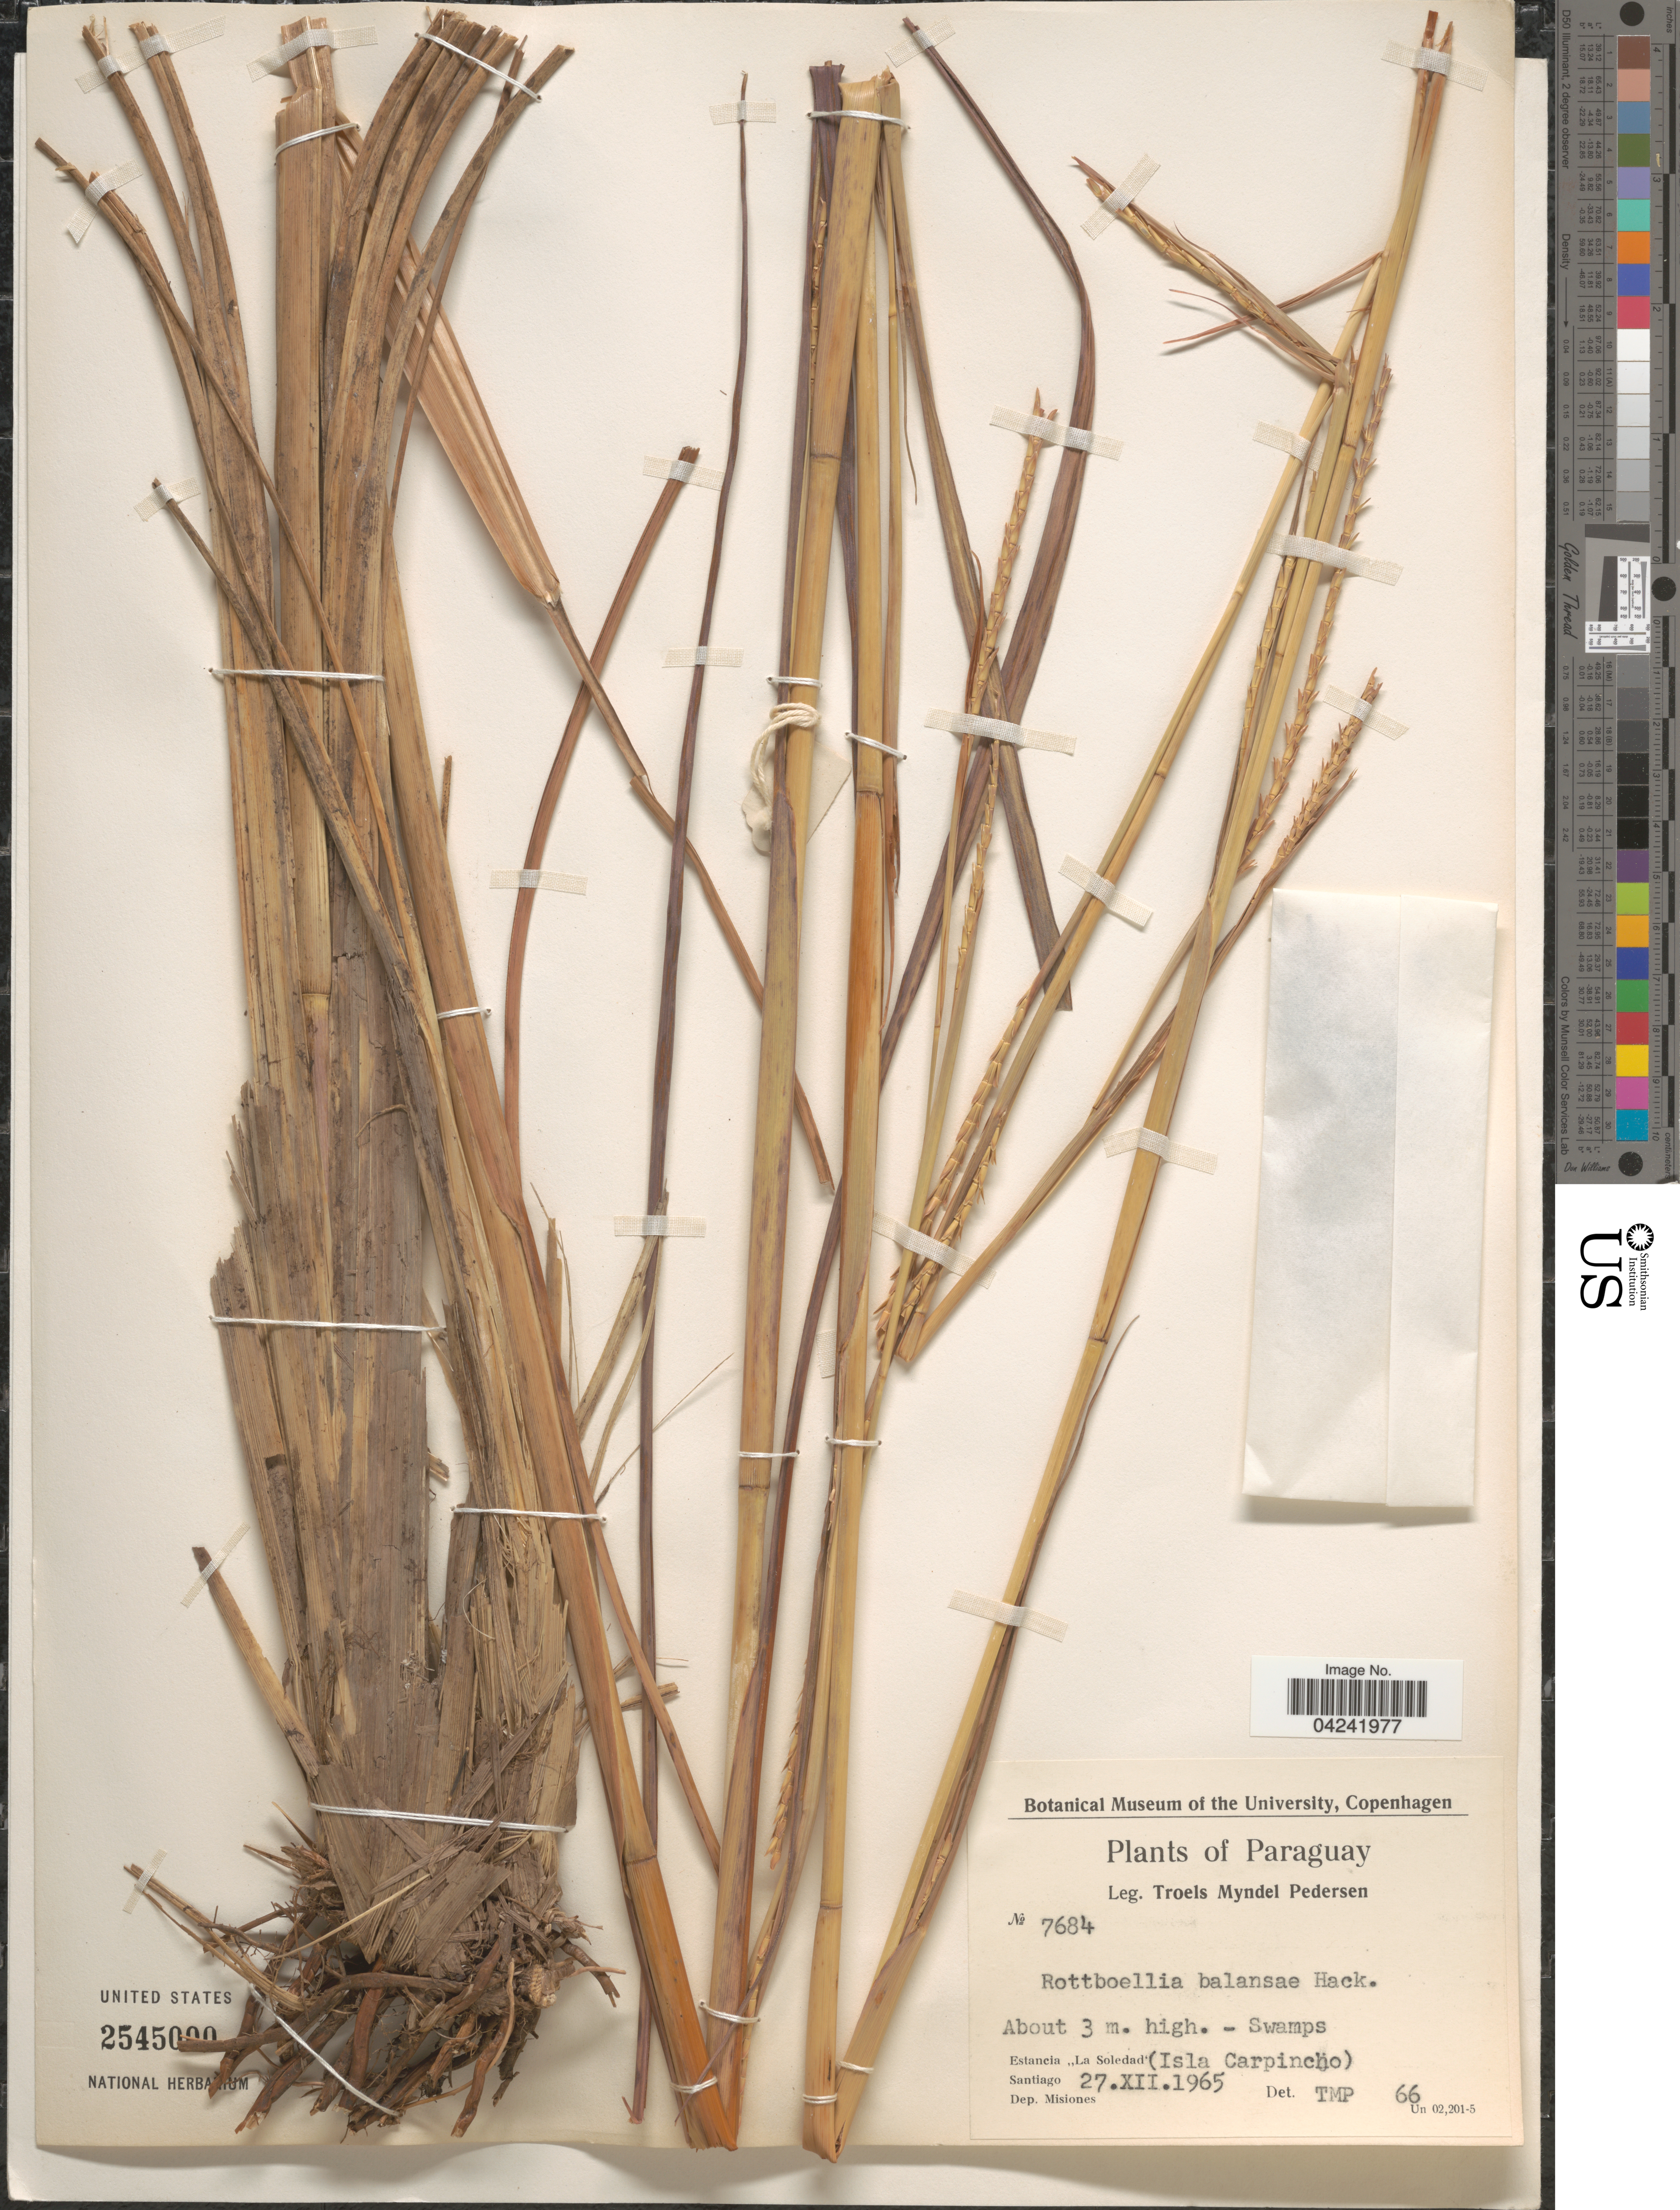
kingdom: Plantae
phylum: Tracheophyta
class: Liliopsida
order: Poales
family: Poaceae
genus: Mnesithea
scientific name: Mnesithea balansae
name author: (Hack.) de Koning & Sosef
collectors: T. Pederson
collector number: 7684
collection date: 1965-12-27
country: Paraguay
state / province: Misiones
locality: Swamps. Estancia "La Soledad" (Isla Carpincho). Santiago. Dep. Misiones.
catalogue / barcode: US 2545000